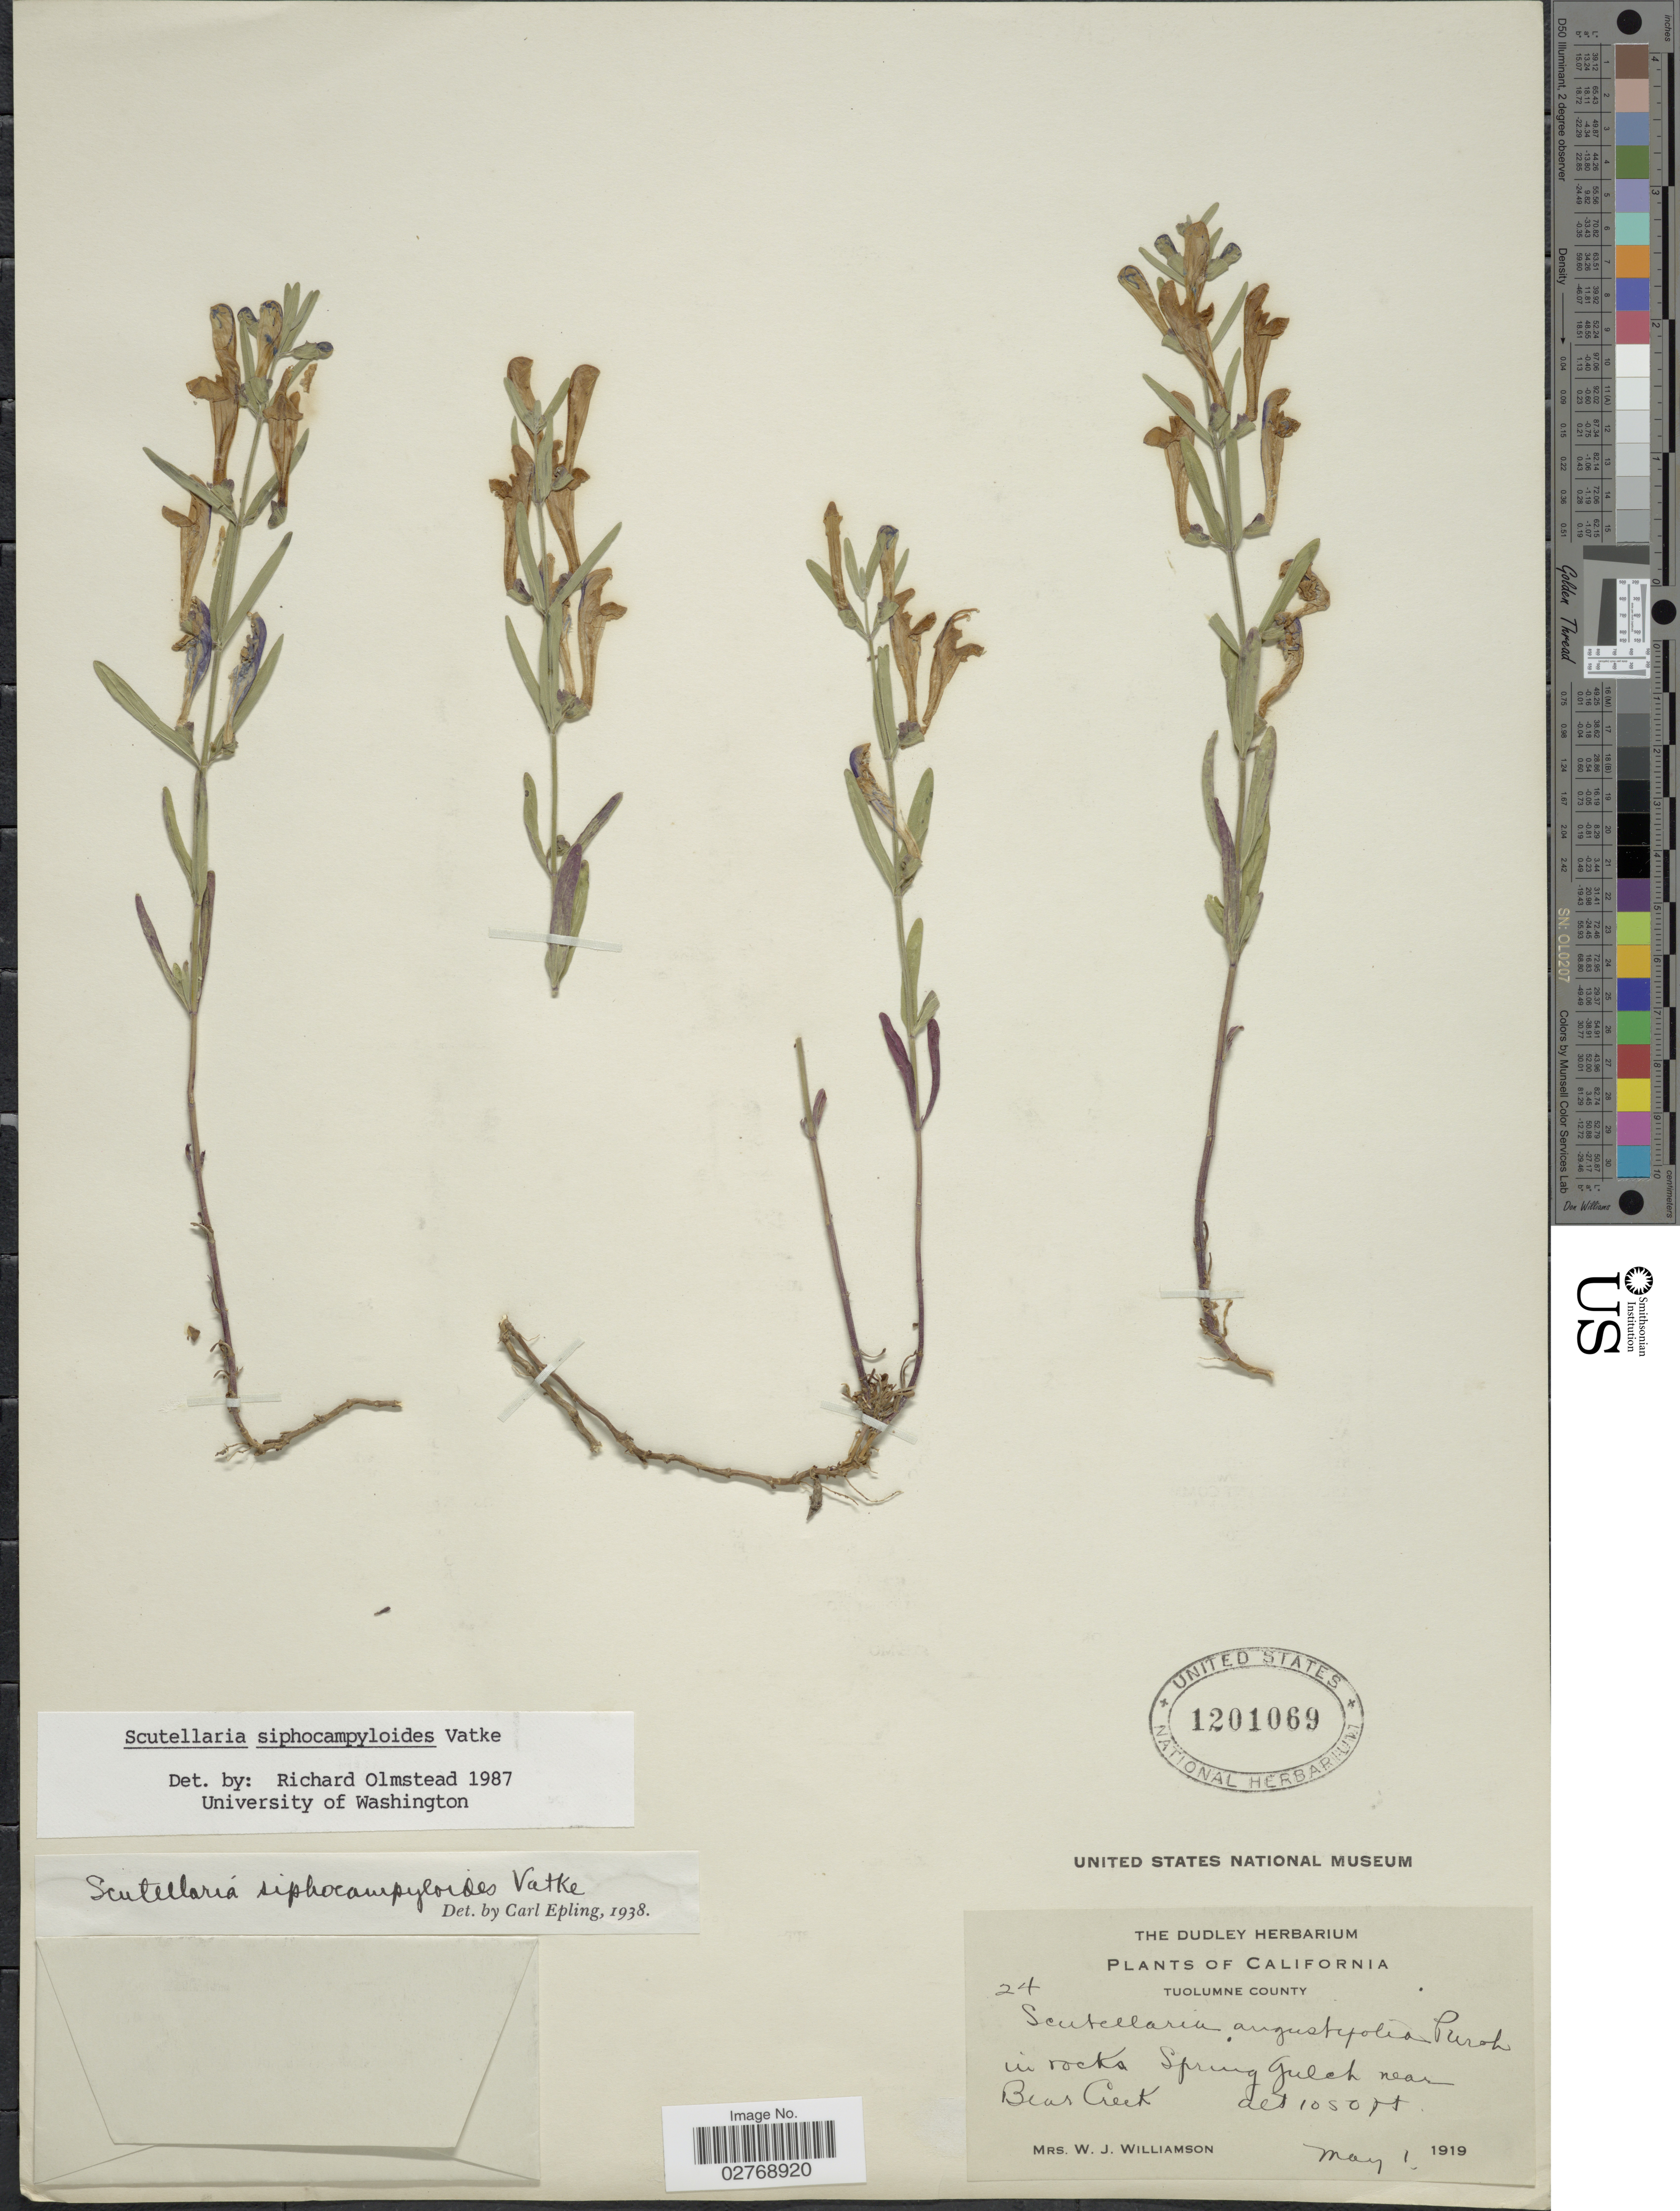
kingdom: Plantae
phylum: Tracheophyta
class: Magnoliopsida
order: Lamiales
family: Lamiaceae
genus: Scutellaria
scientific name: Scutellaria siphocampyloides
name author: Vatke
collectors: W. Williamson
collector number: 24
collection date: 1919-05-01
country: United States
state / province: California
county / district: Tuolumne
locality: Tuolumne County. Spring Gulch near Bear Creek.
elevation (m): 320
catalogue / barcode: US 1201069